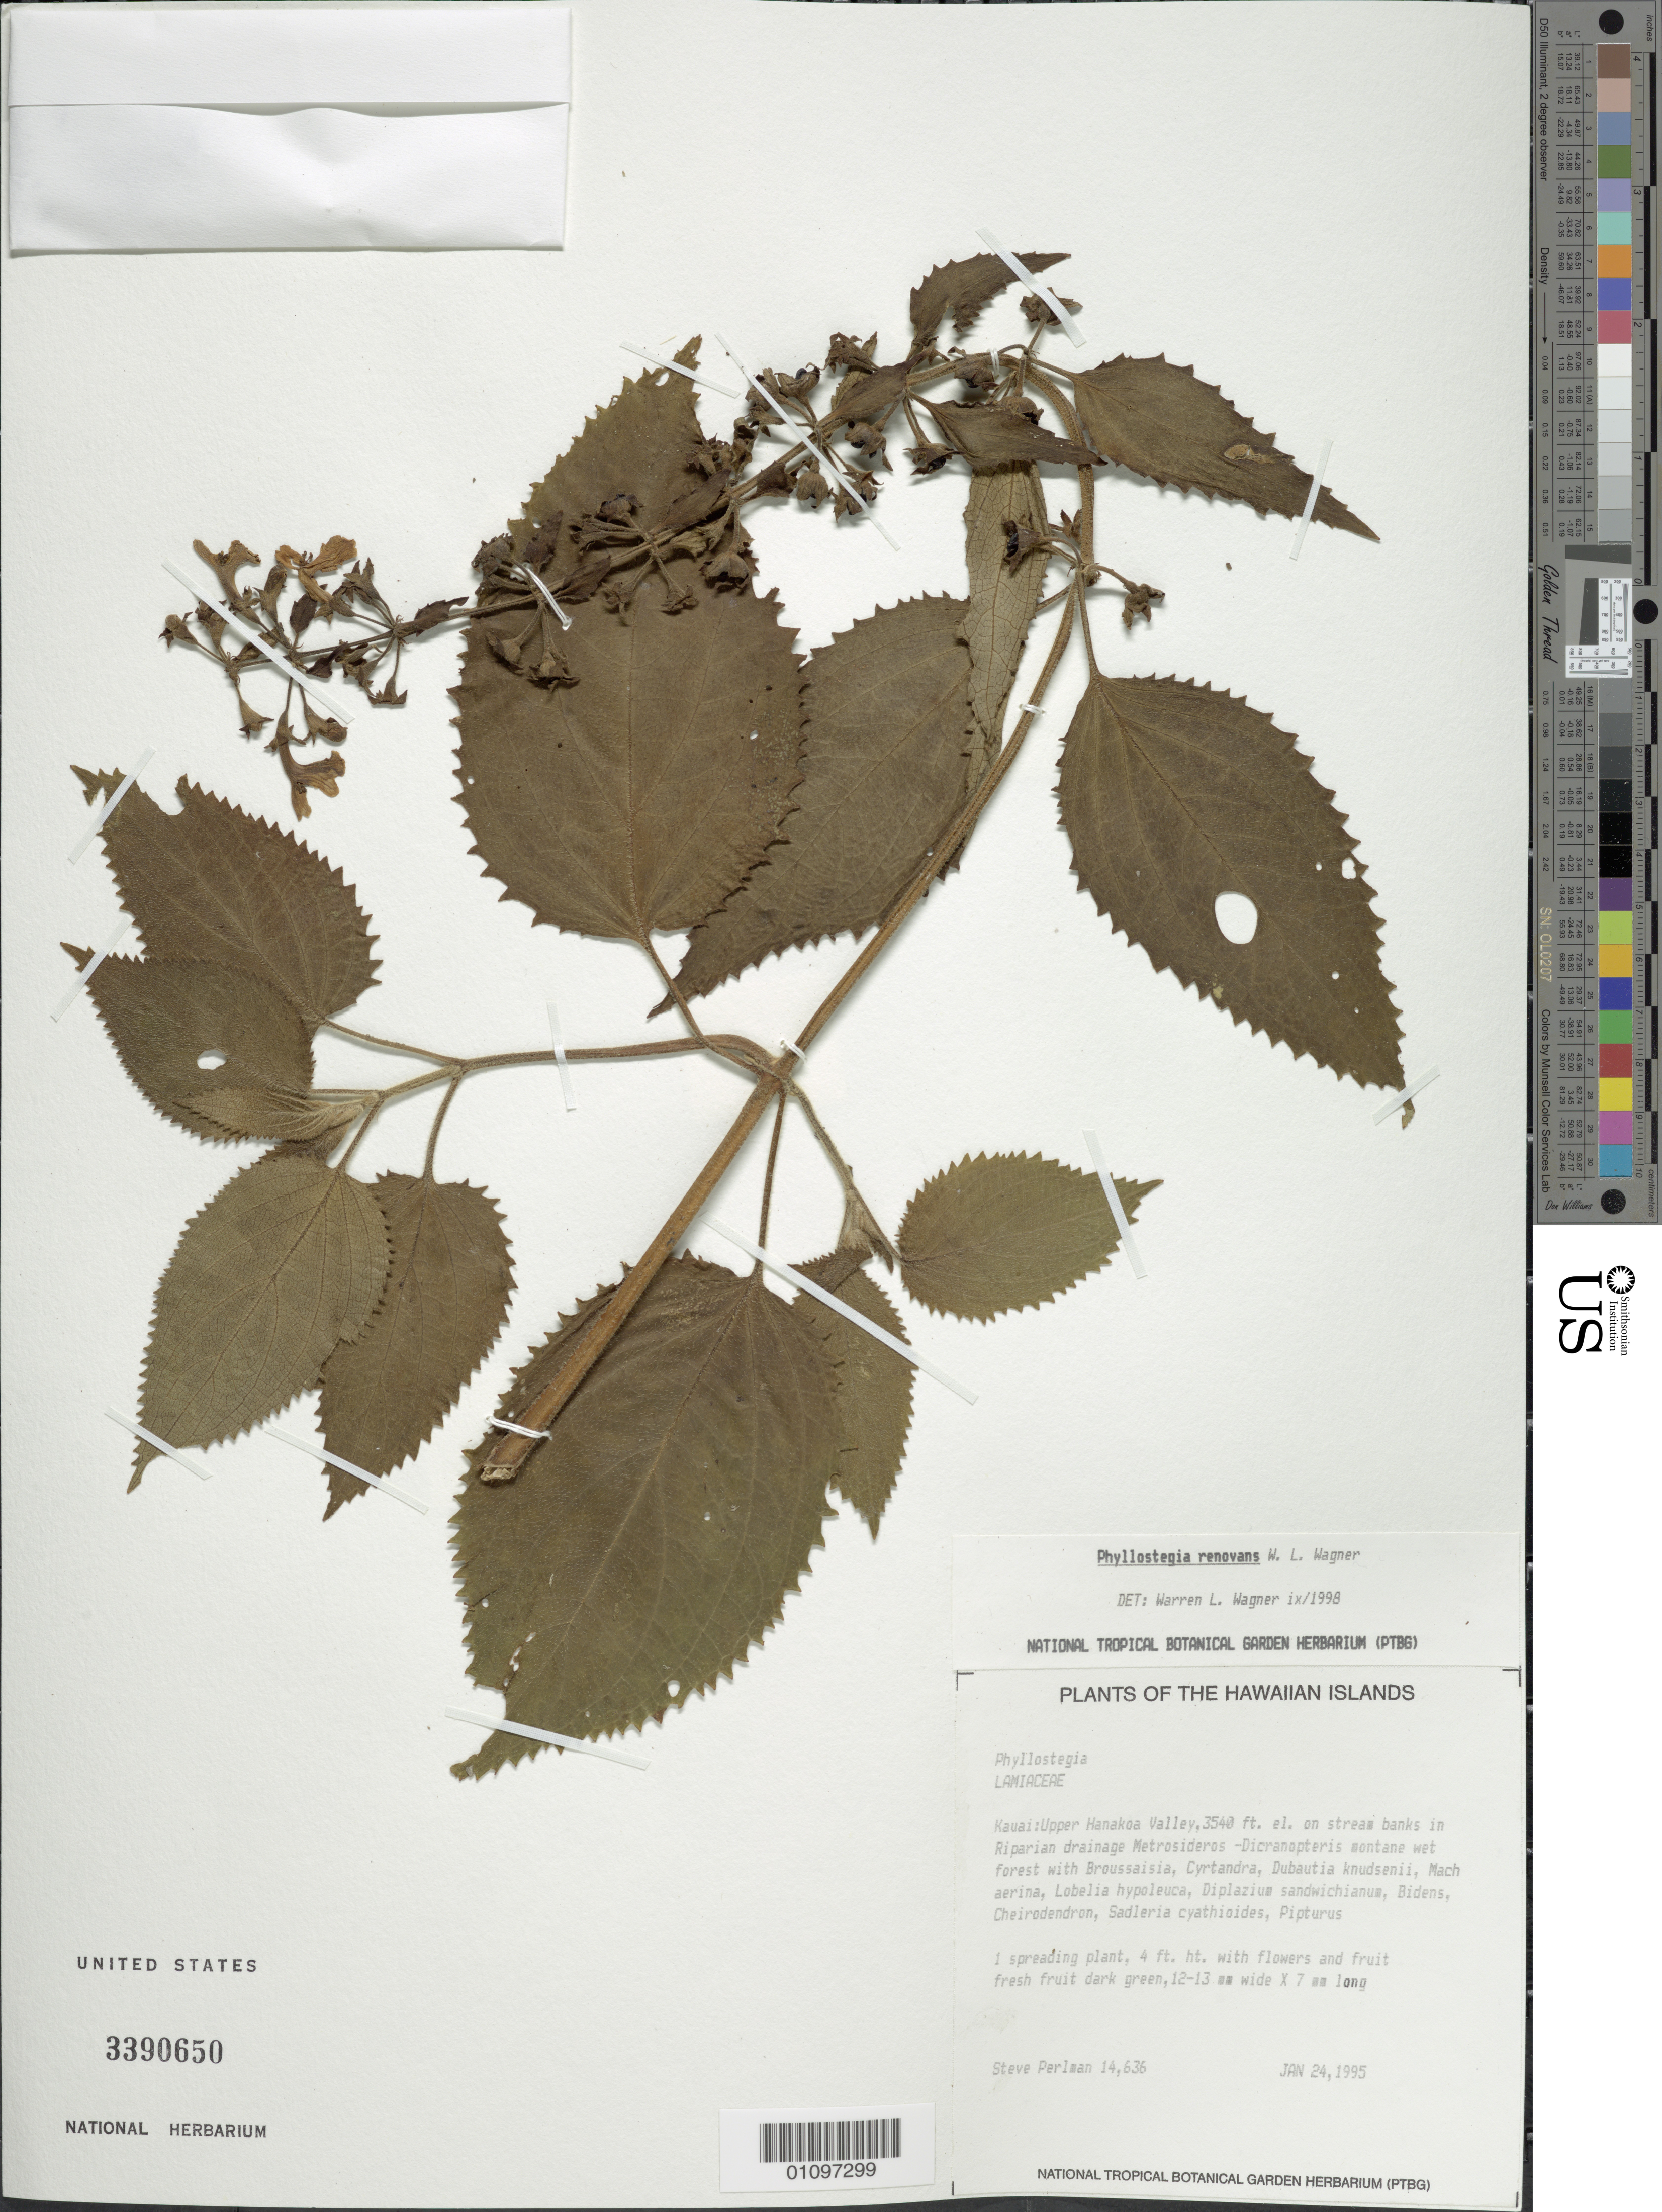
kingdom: Plantae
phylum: Tracheophyta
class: Magnoliopsida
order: Lamiales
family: Lamiaceae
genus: Phyllostegia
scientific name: Phyllostegia renovans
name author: W.L. Wagner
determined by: Wagner, W. L., (BOT), Smithsonian Institution - National Museum of Natural History (UNITED STATES)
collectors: S. P. Perlman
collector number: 14636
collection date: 1995-01-24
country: United States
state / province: Hawaii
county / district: Kaui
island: Kaua'i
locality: Upper Hanakoa Valley, on stream banks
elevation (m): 1079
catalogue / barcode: US 3390650